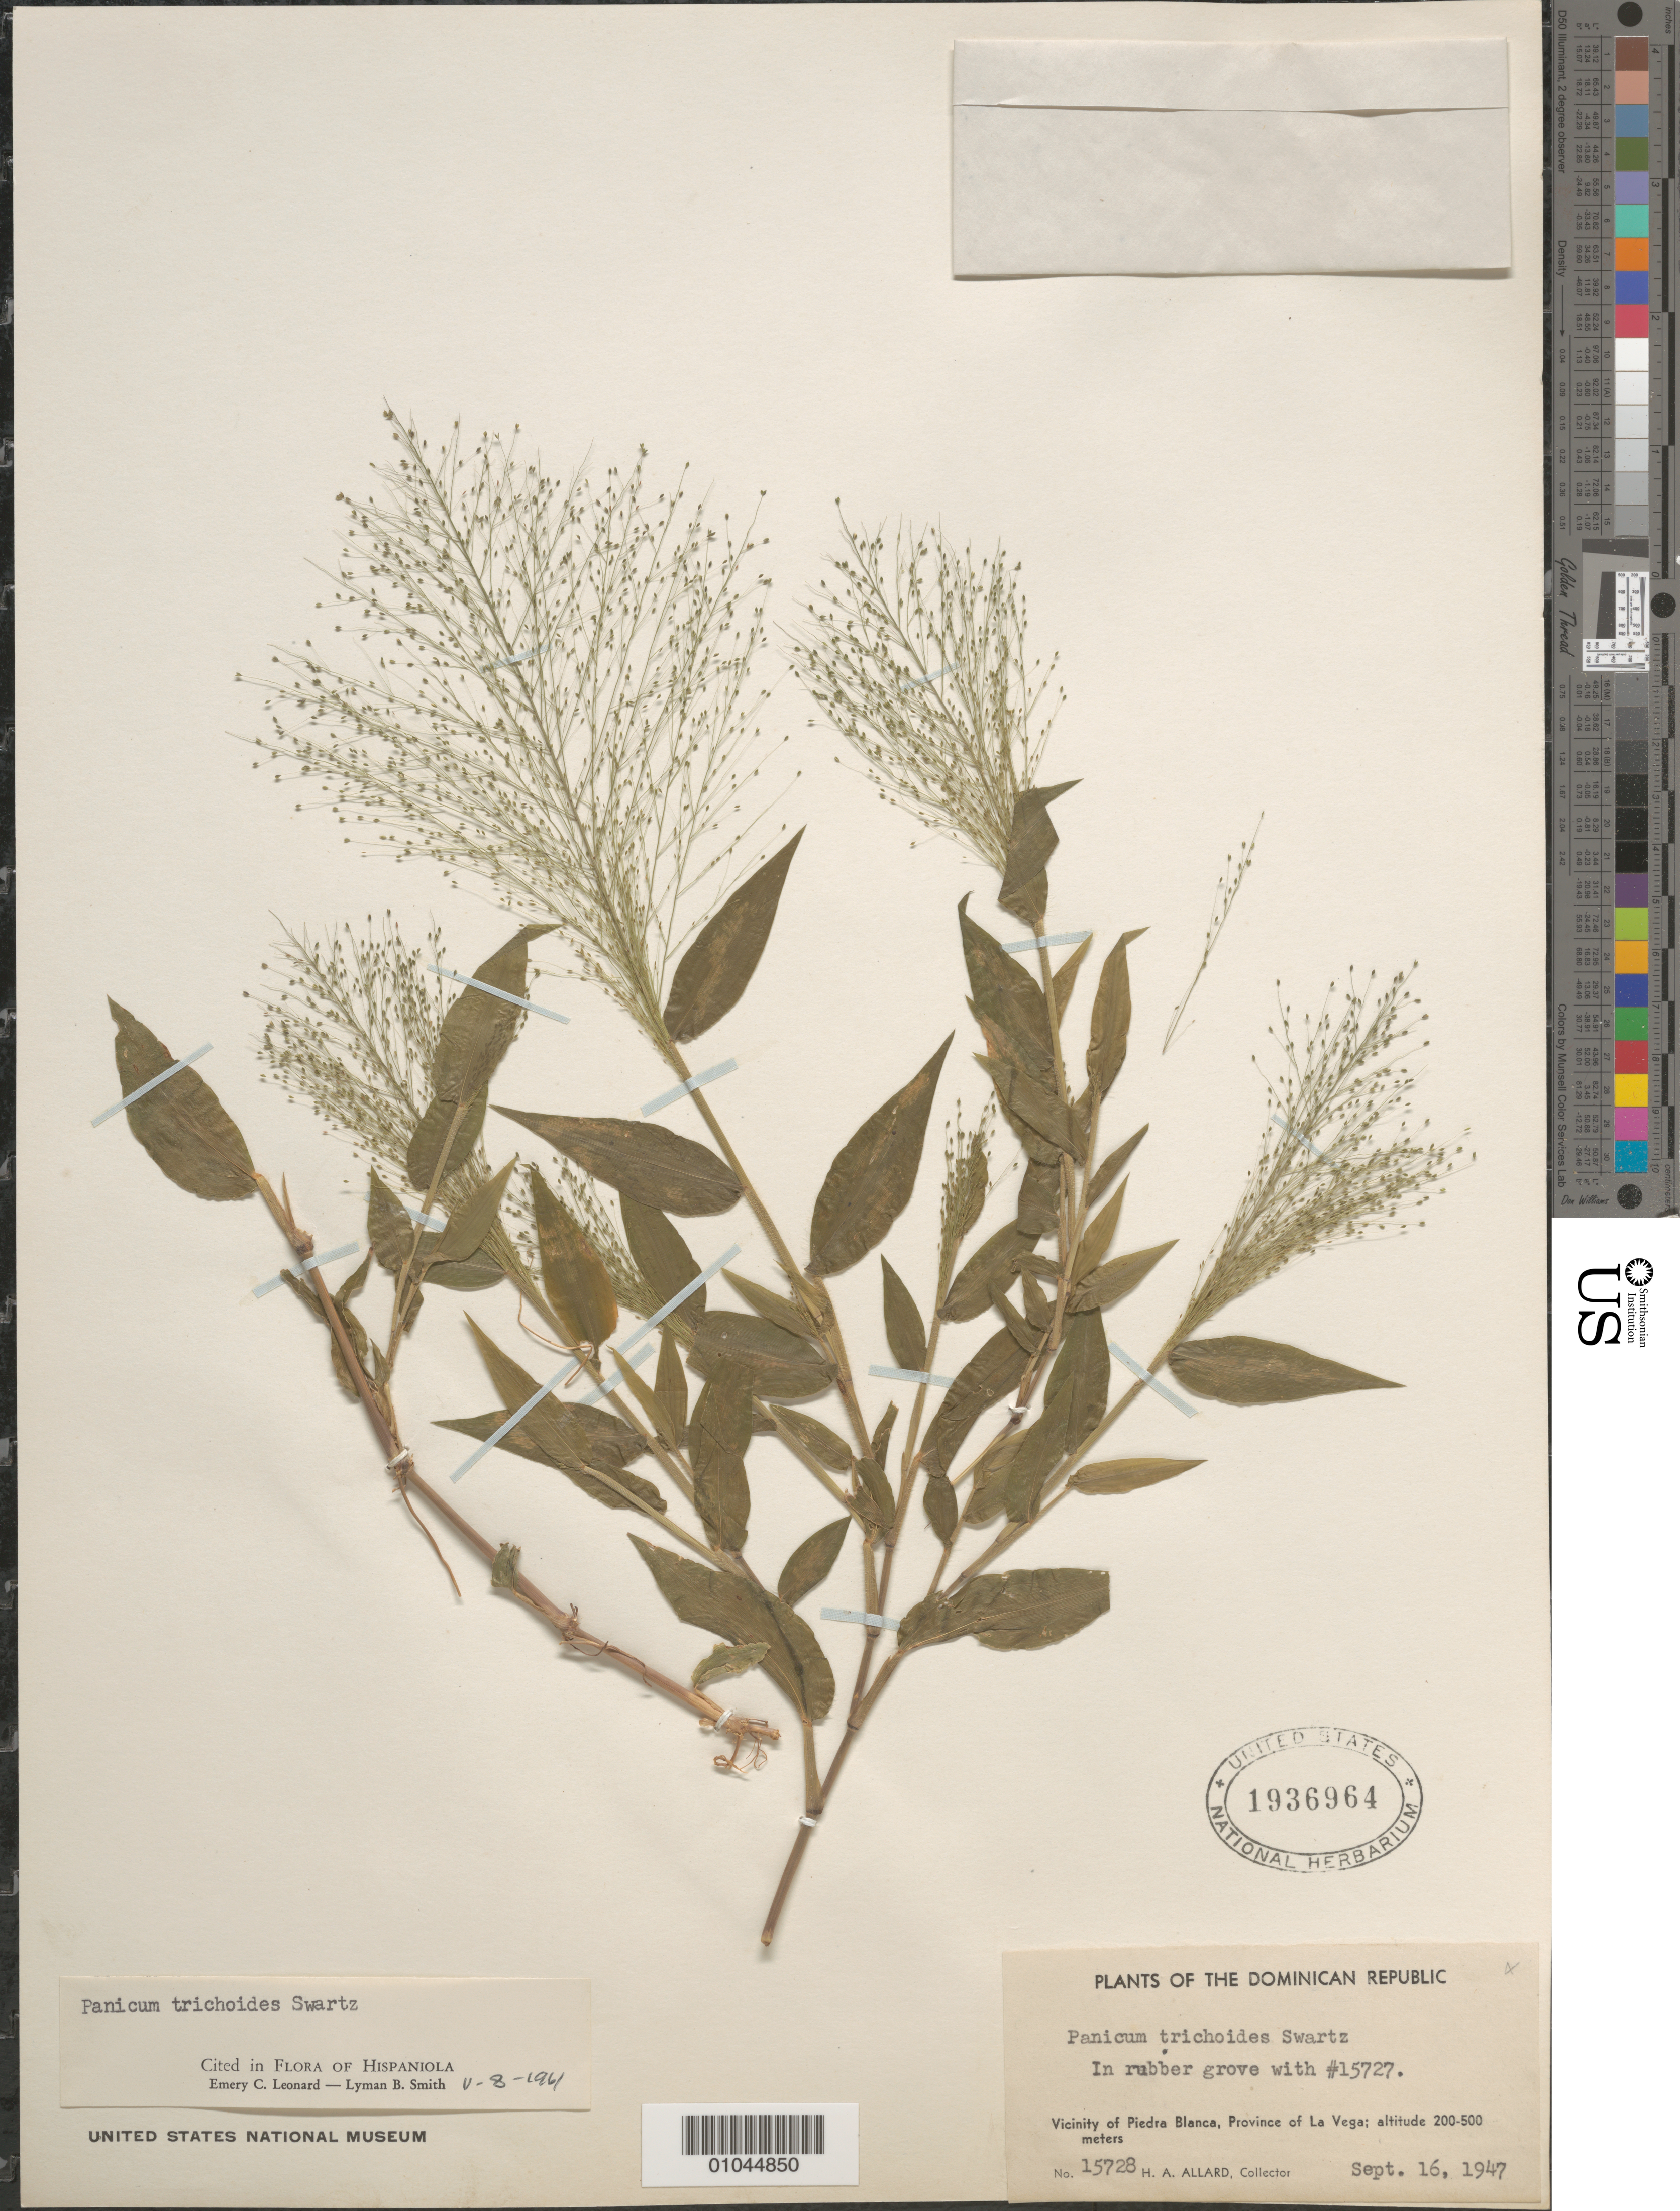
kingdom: Plantae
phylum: Tracheophyta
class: Liliopsida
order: Poales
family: Poaceae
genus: Panicum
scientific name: Panicum trichoides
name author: Sw.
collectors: H. A. Allard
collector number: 15728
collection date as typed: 16 Sep 1947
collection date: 1947-09-16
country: Dominican Republic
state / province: La Vega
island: Hispaniola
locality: Vicinity of Piedra Blanca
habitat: in rubber grove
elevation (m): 200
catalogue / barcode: US 1936964